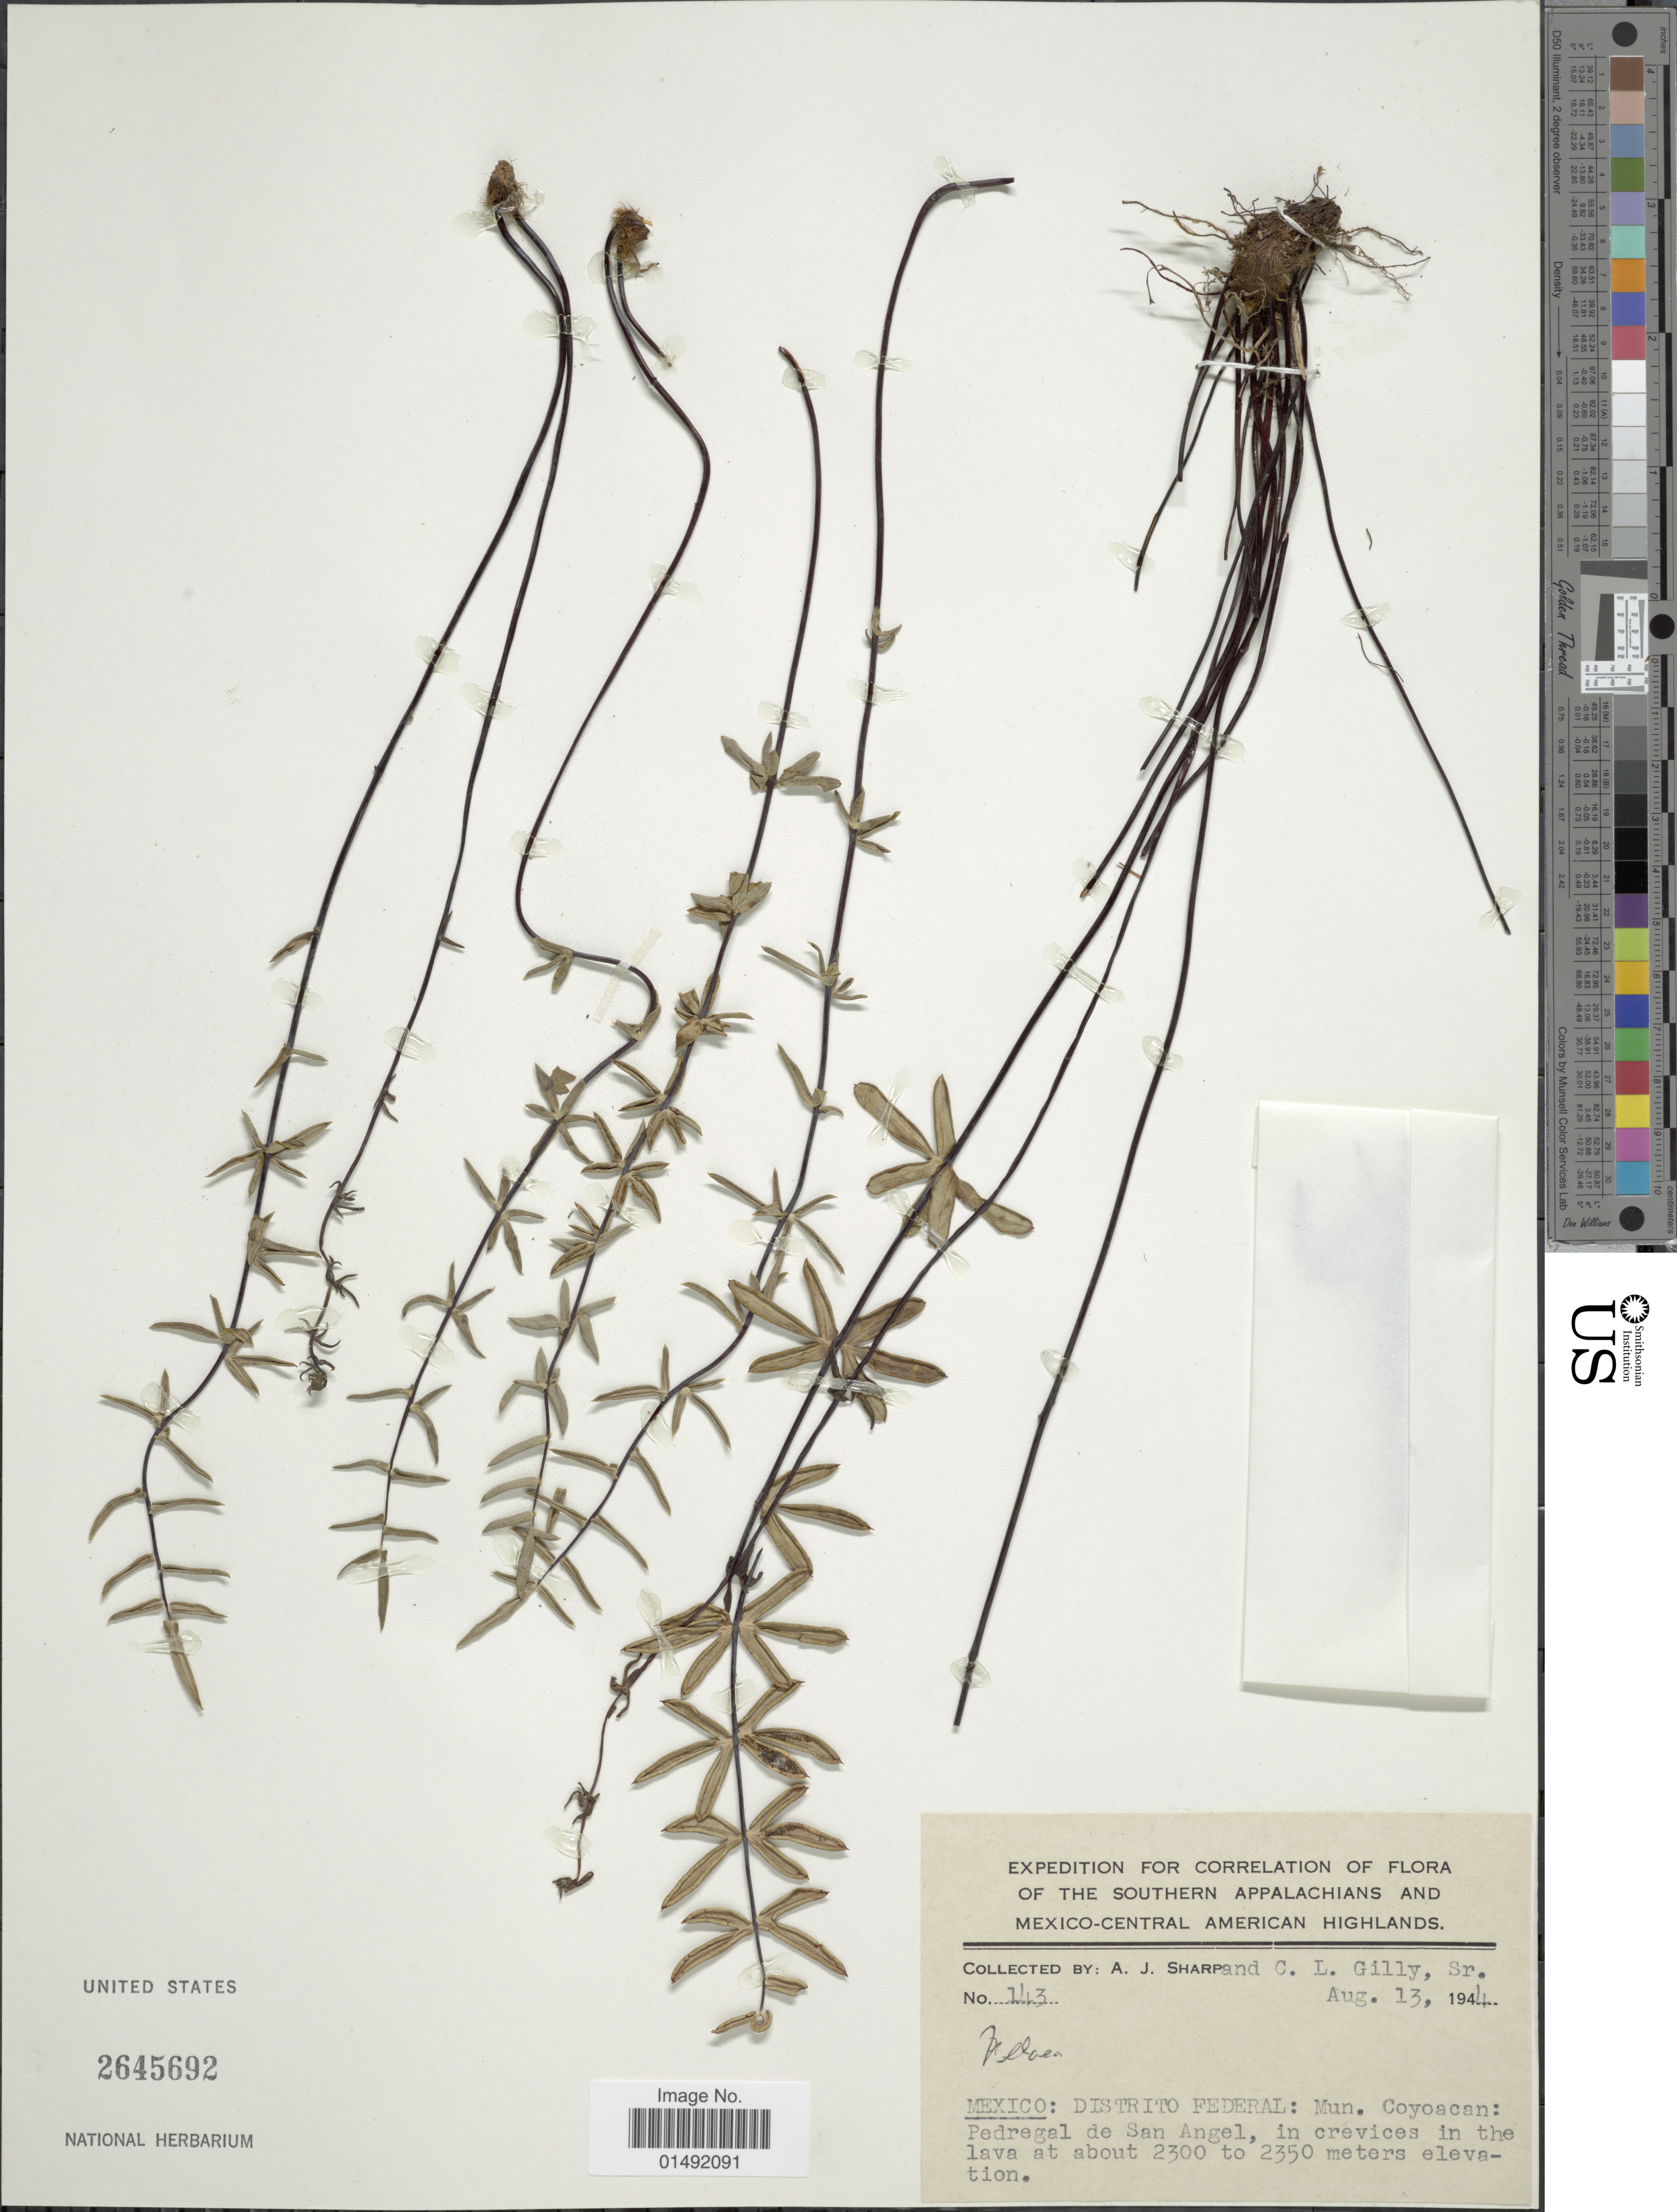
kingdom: Plantae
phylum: Tracheophyta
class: Polypodiopsida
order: Polypodiales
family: Pteridaceae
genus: Pellaea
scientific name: Pellaea ternifolia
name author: (Cav.) Link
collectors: A. J. Sharp & C. Gilly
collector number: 143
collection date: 1944-08-13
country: Mexico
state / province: Distrito Federal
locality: Mun. Coyoacan: Pedregal de San Angel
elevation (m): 2300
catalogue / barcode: US 2645692